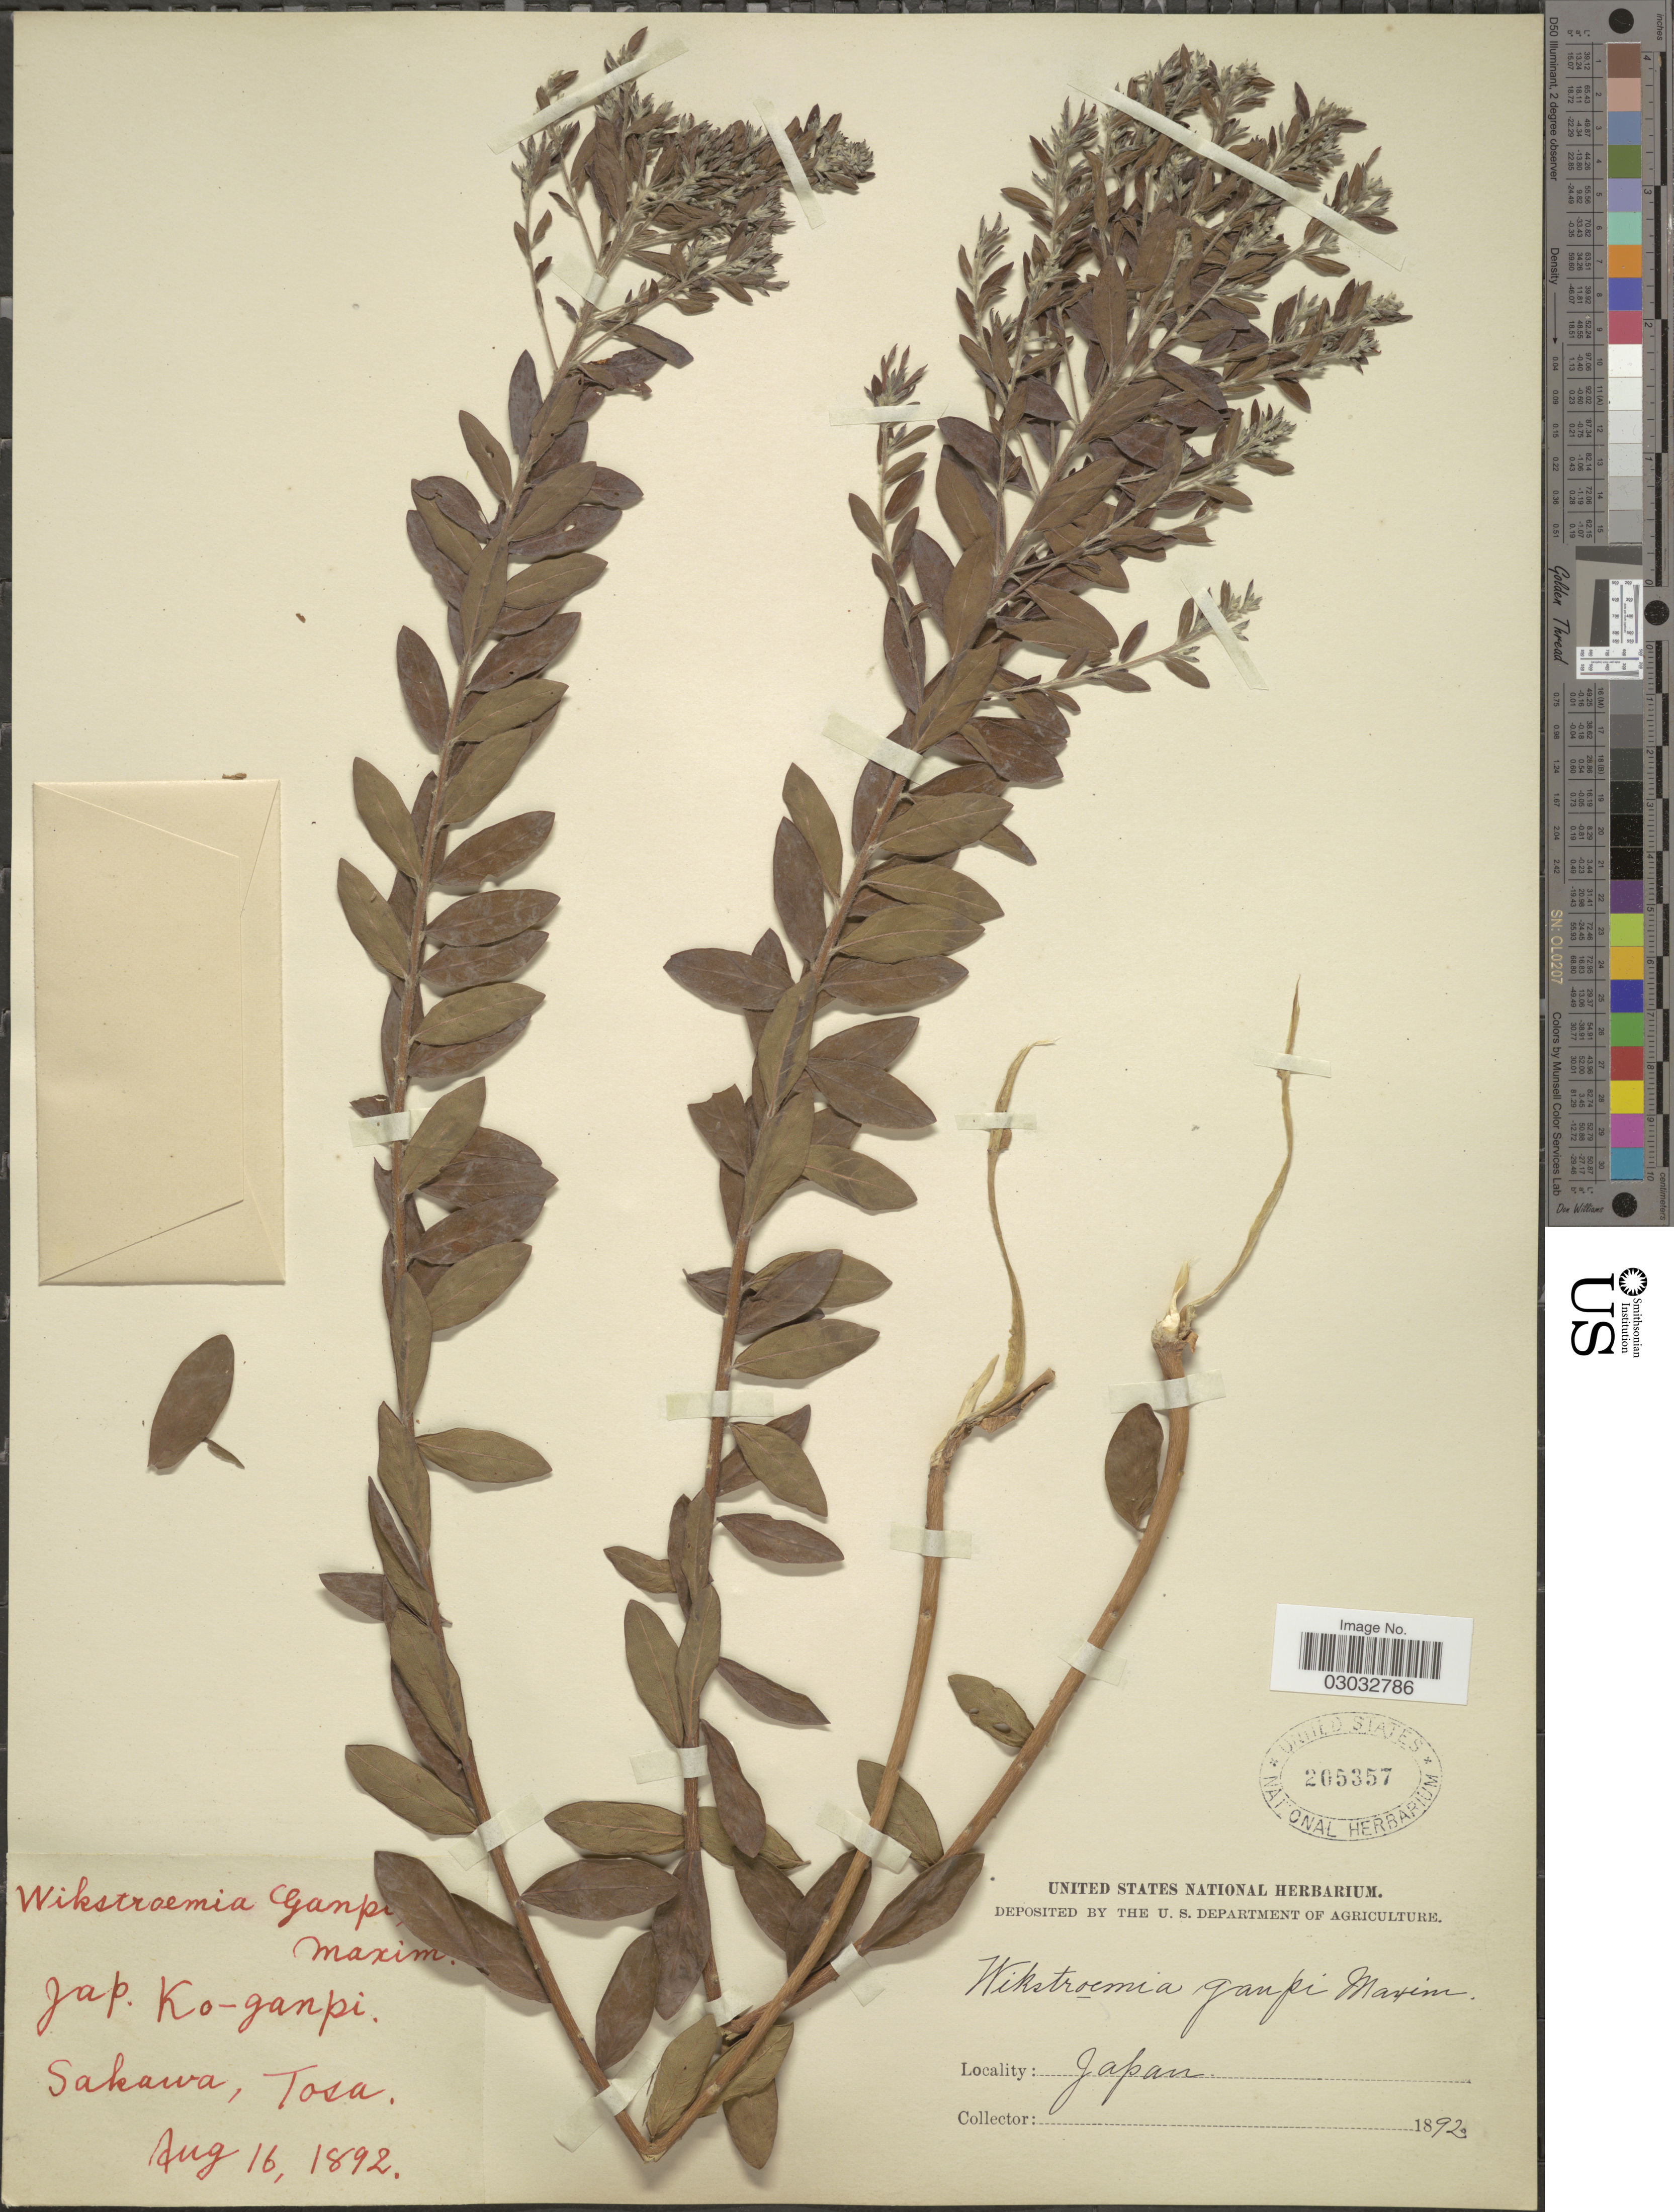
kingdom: Plantae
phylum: Tracheophyta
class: Magnoliopsida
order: Malvales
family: Thymelaeaceae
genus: Wikstroemia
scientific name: Wikstroemia ganpi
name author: (Siebold & Zucc.) Maxim.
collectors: ex herb. United States National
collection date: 1892-08-16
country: Japan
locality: Sakawa, Tosa.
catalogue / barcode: US 205357